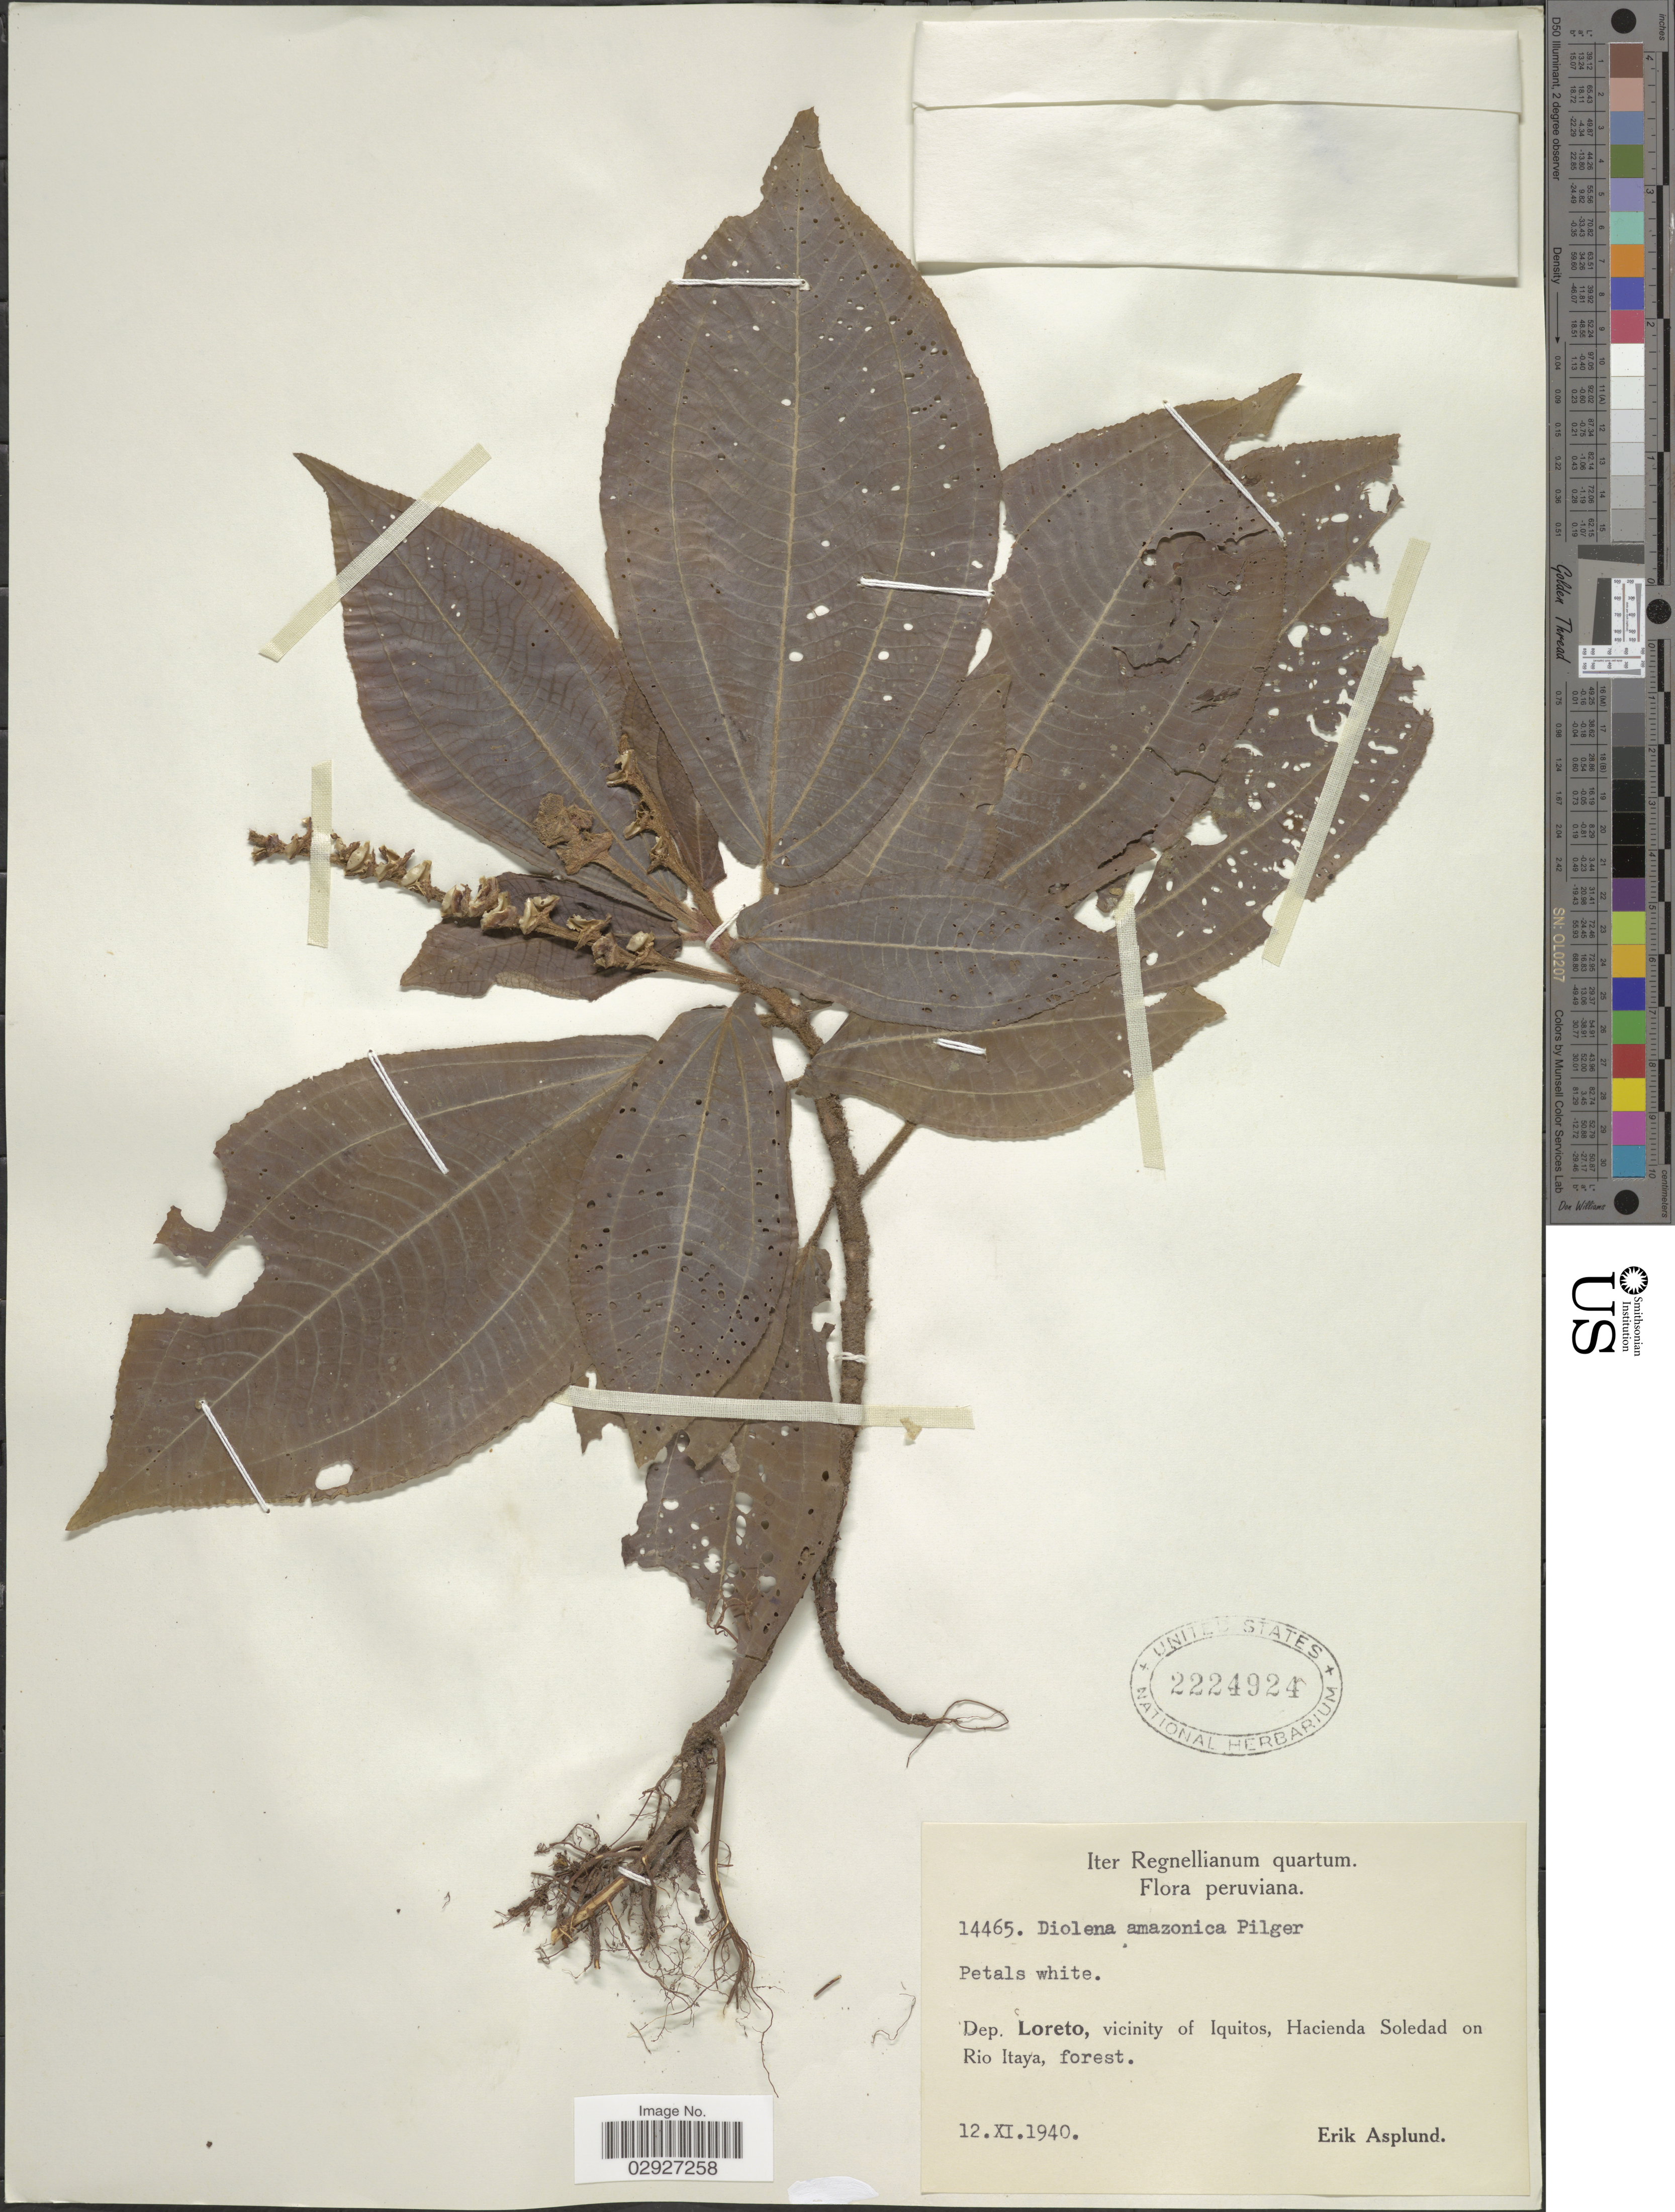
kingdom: Plantae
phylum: Tracheophyta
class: Magnoliopsida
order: Myrtales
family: Melastomataceae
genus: Triolena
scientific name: Triolena amazonica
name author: (Pilg.)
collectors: E. Asplund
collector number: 14465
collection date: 1940-11-12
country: Peru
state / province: Loreto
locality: Dep. Loreto, vicinity of Iquitos, Hacienda Soledad on Rio Itaya, forest.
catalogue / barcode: US 2224924